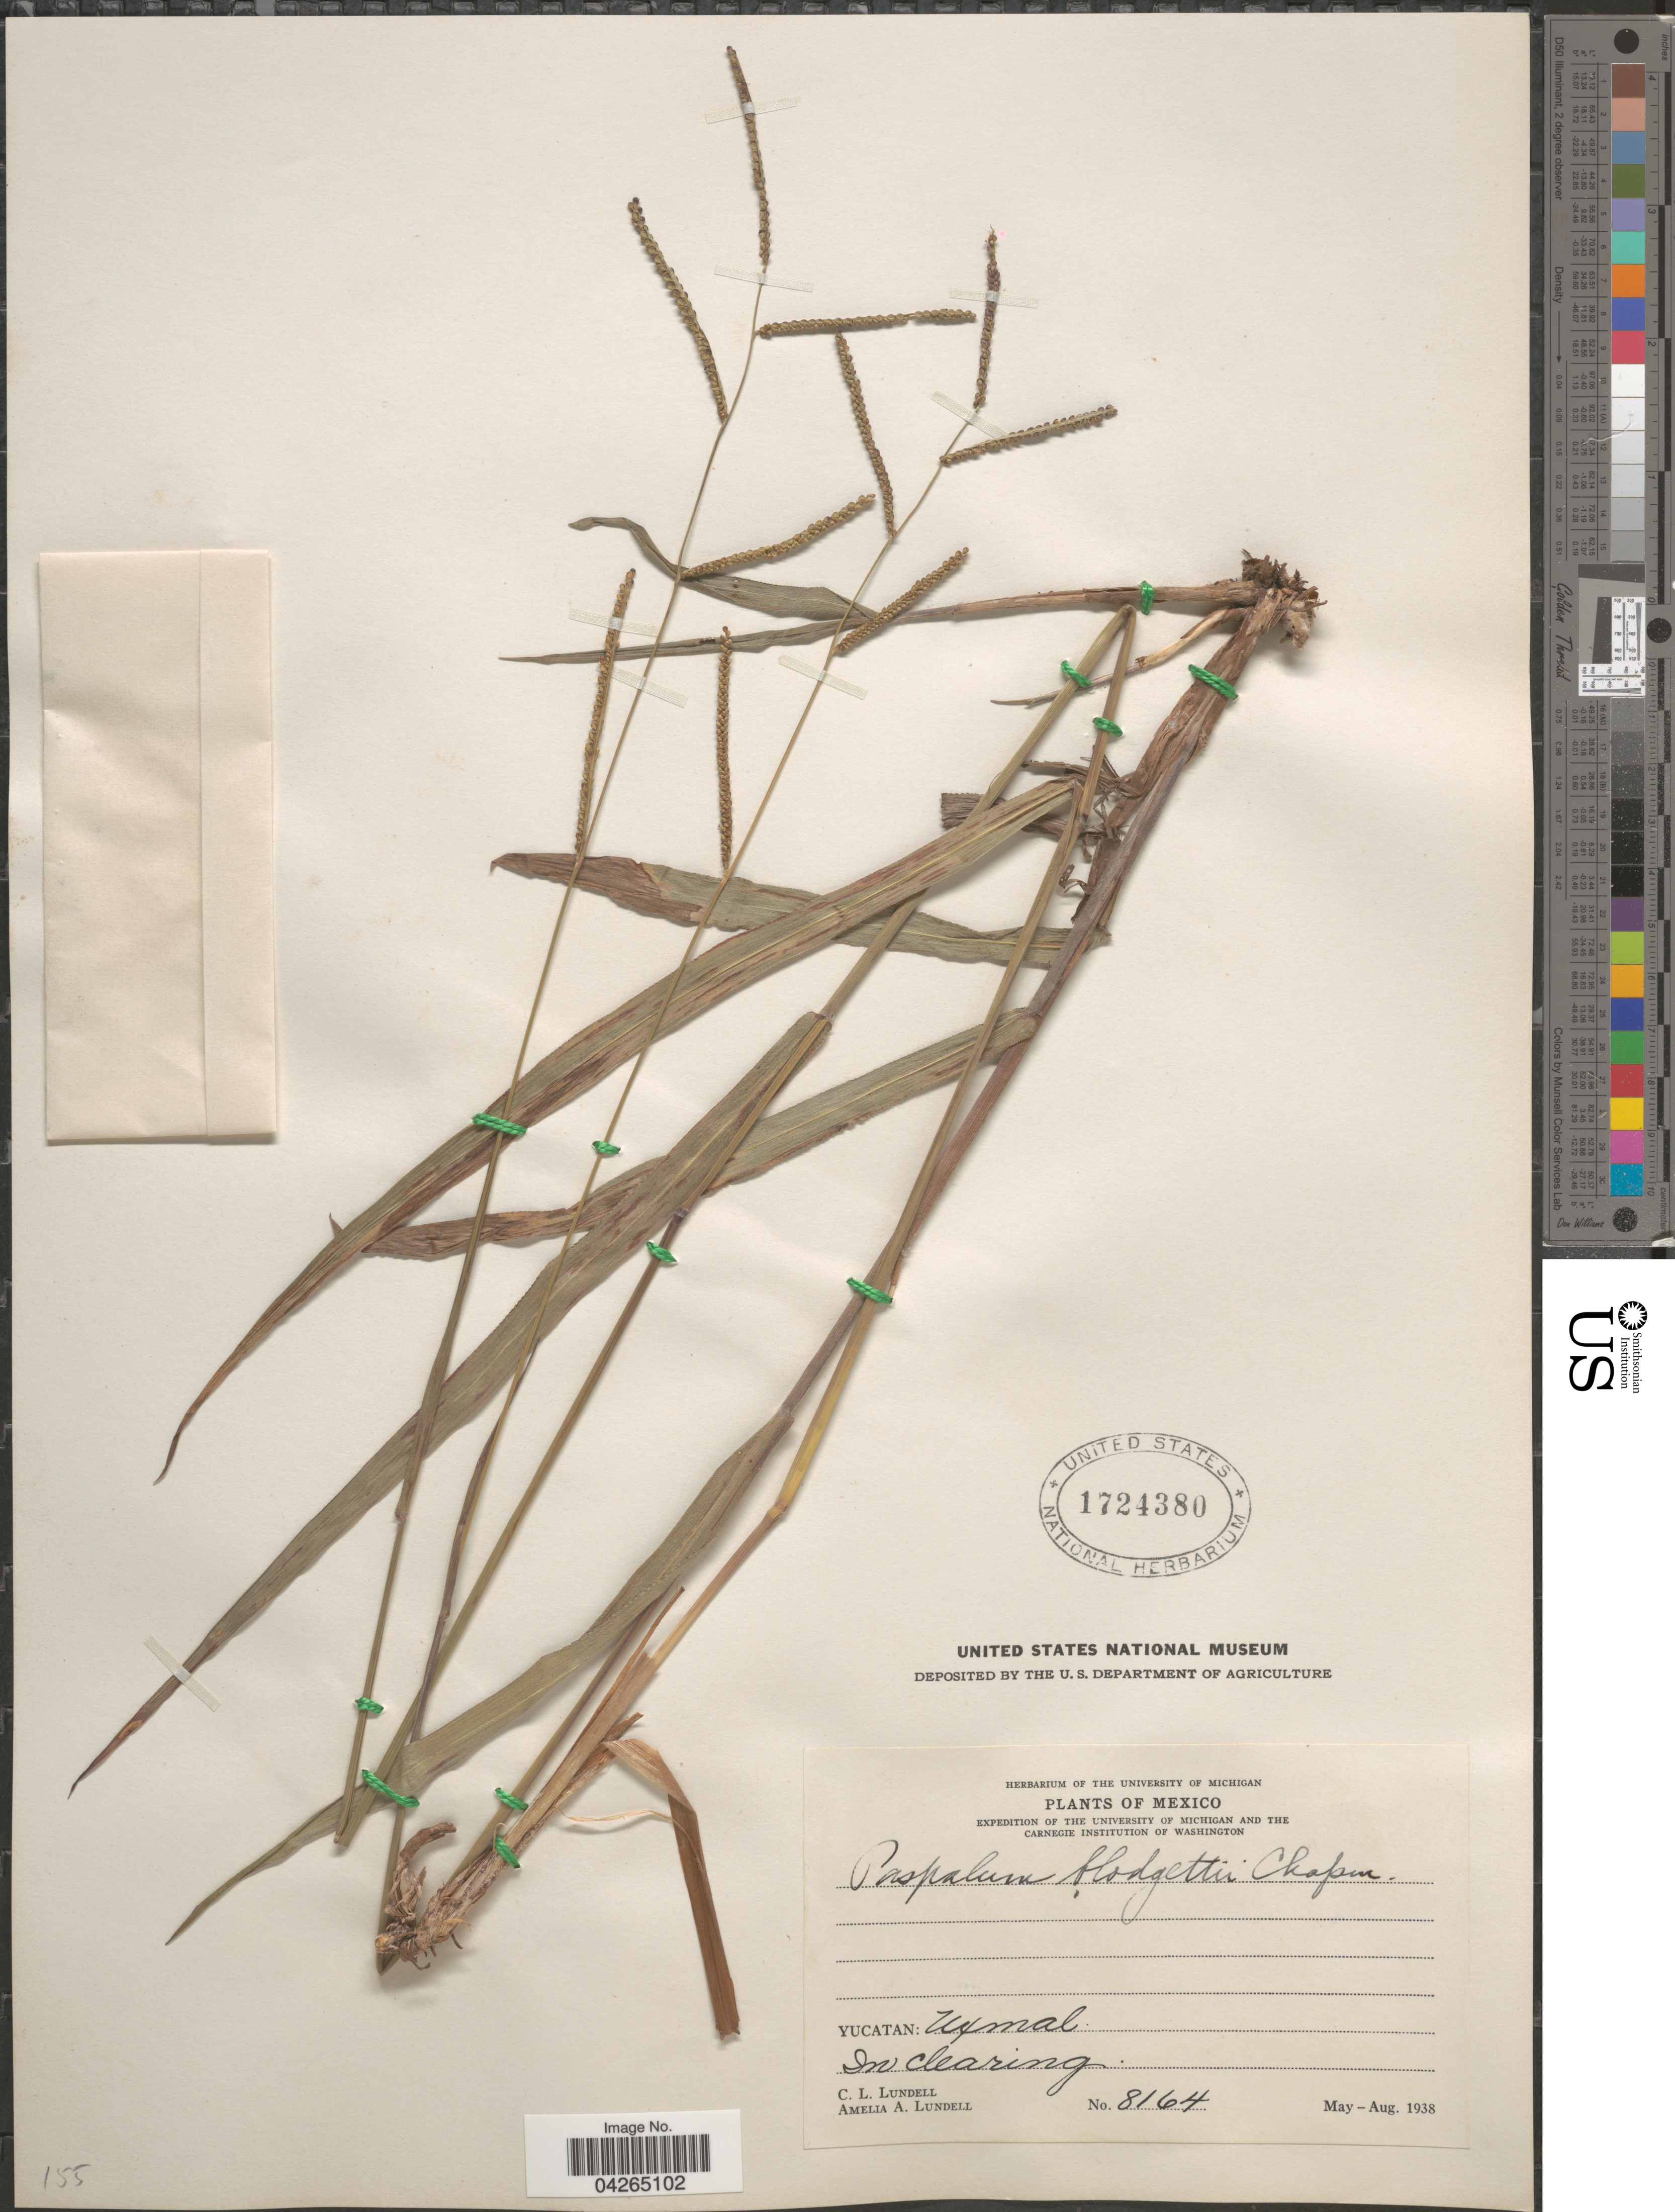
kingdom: Plantae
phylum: Tracheophyta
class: Liliopsida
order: Poales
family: Poaceae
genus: Paspalum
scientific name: Paspalum blodgettii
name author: Chapm.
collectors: C. L. Lundell & A. A. Lundell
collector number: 8164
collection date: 1938-05/1938-08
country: Mexico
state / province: Yucatán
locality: Expedition of the University of Michigan and the Carnegie Institution of Washington. Uxmal.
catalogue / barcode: US 1724380